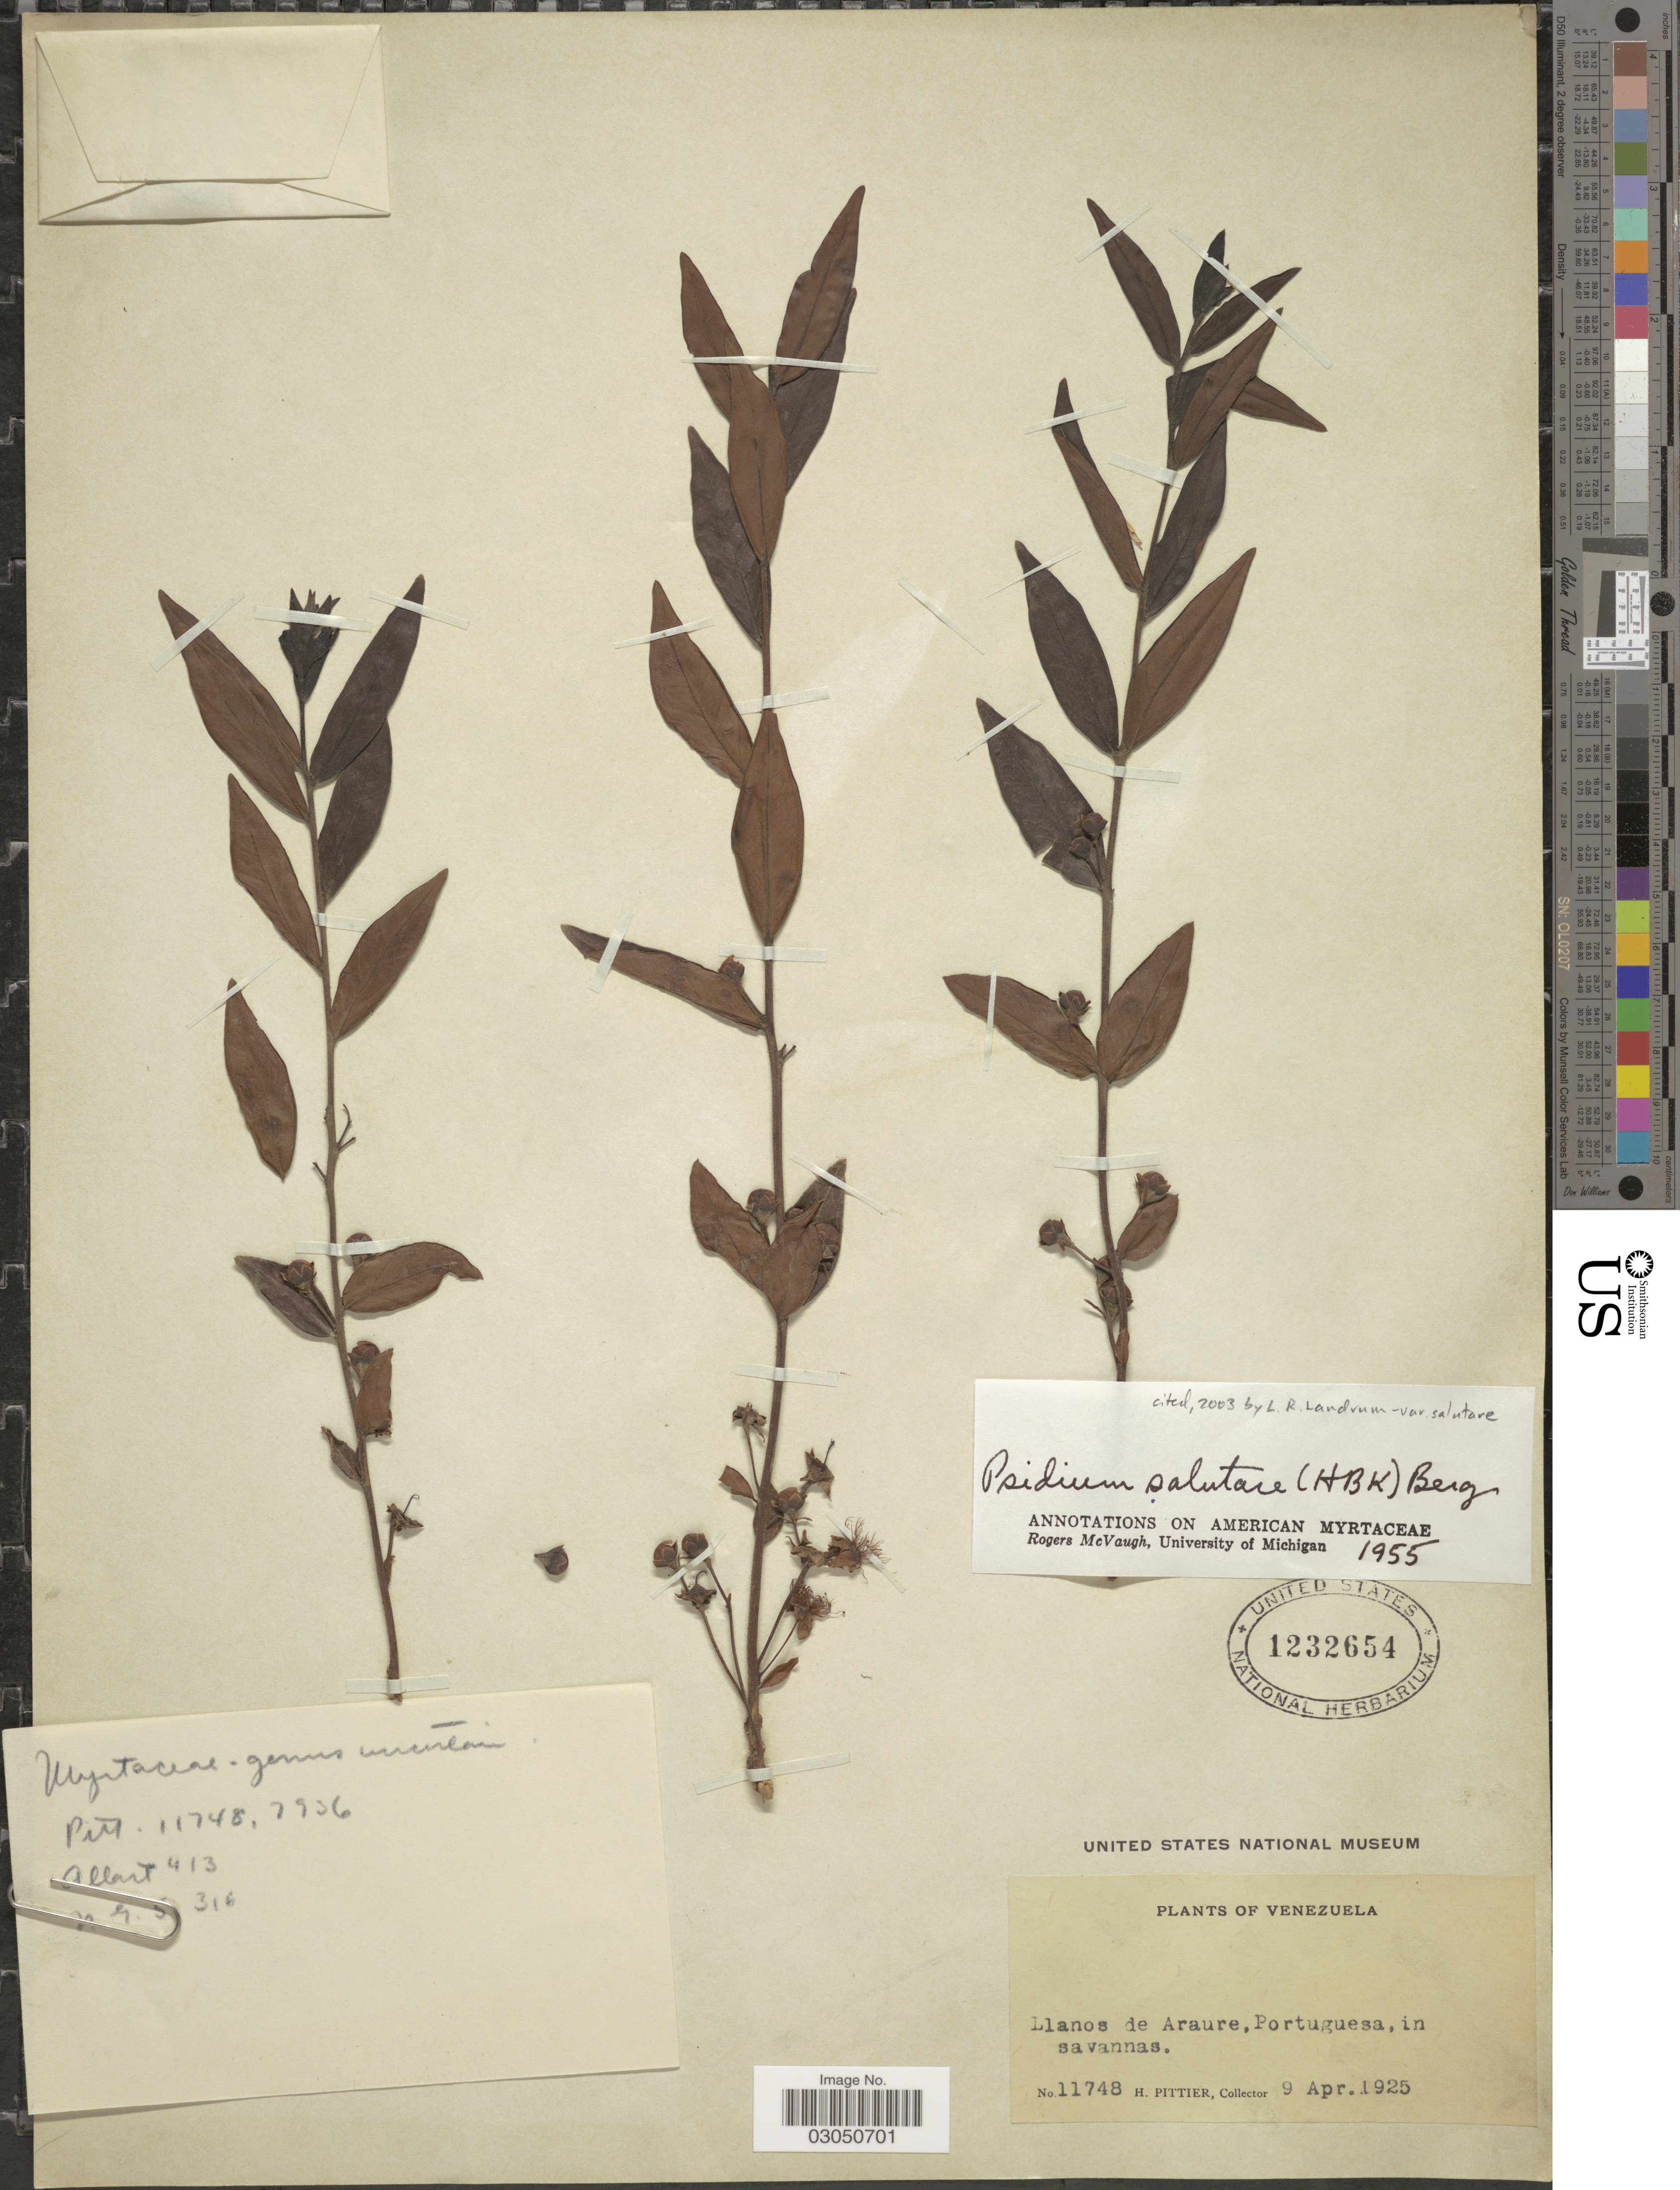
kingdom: Plantae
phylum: Tracheophyta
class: Magnoliopsida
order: Myrtales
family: Myrtaceae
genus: Psidium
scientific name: Psidium salutare var. salutare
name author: (Kunth) O. Berg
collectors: H. F. Pittier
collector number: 11748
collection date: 1925-04-09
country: Venezuela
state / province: Portuguesa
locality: Llanos de Araure, in savannas.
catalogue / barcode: US 1232654